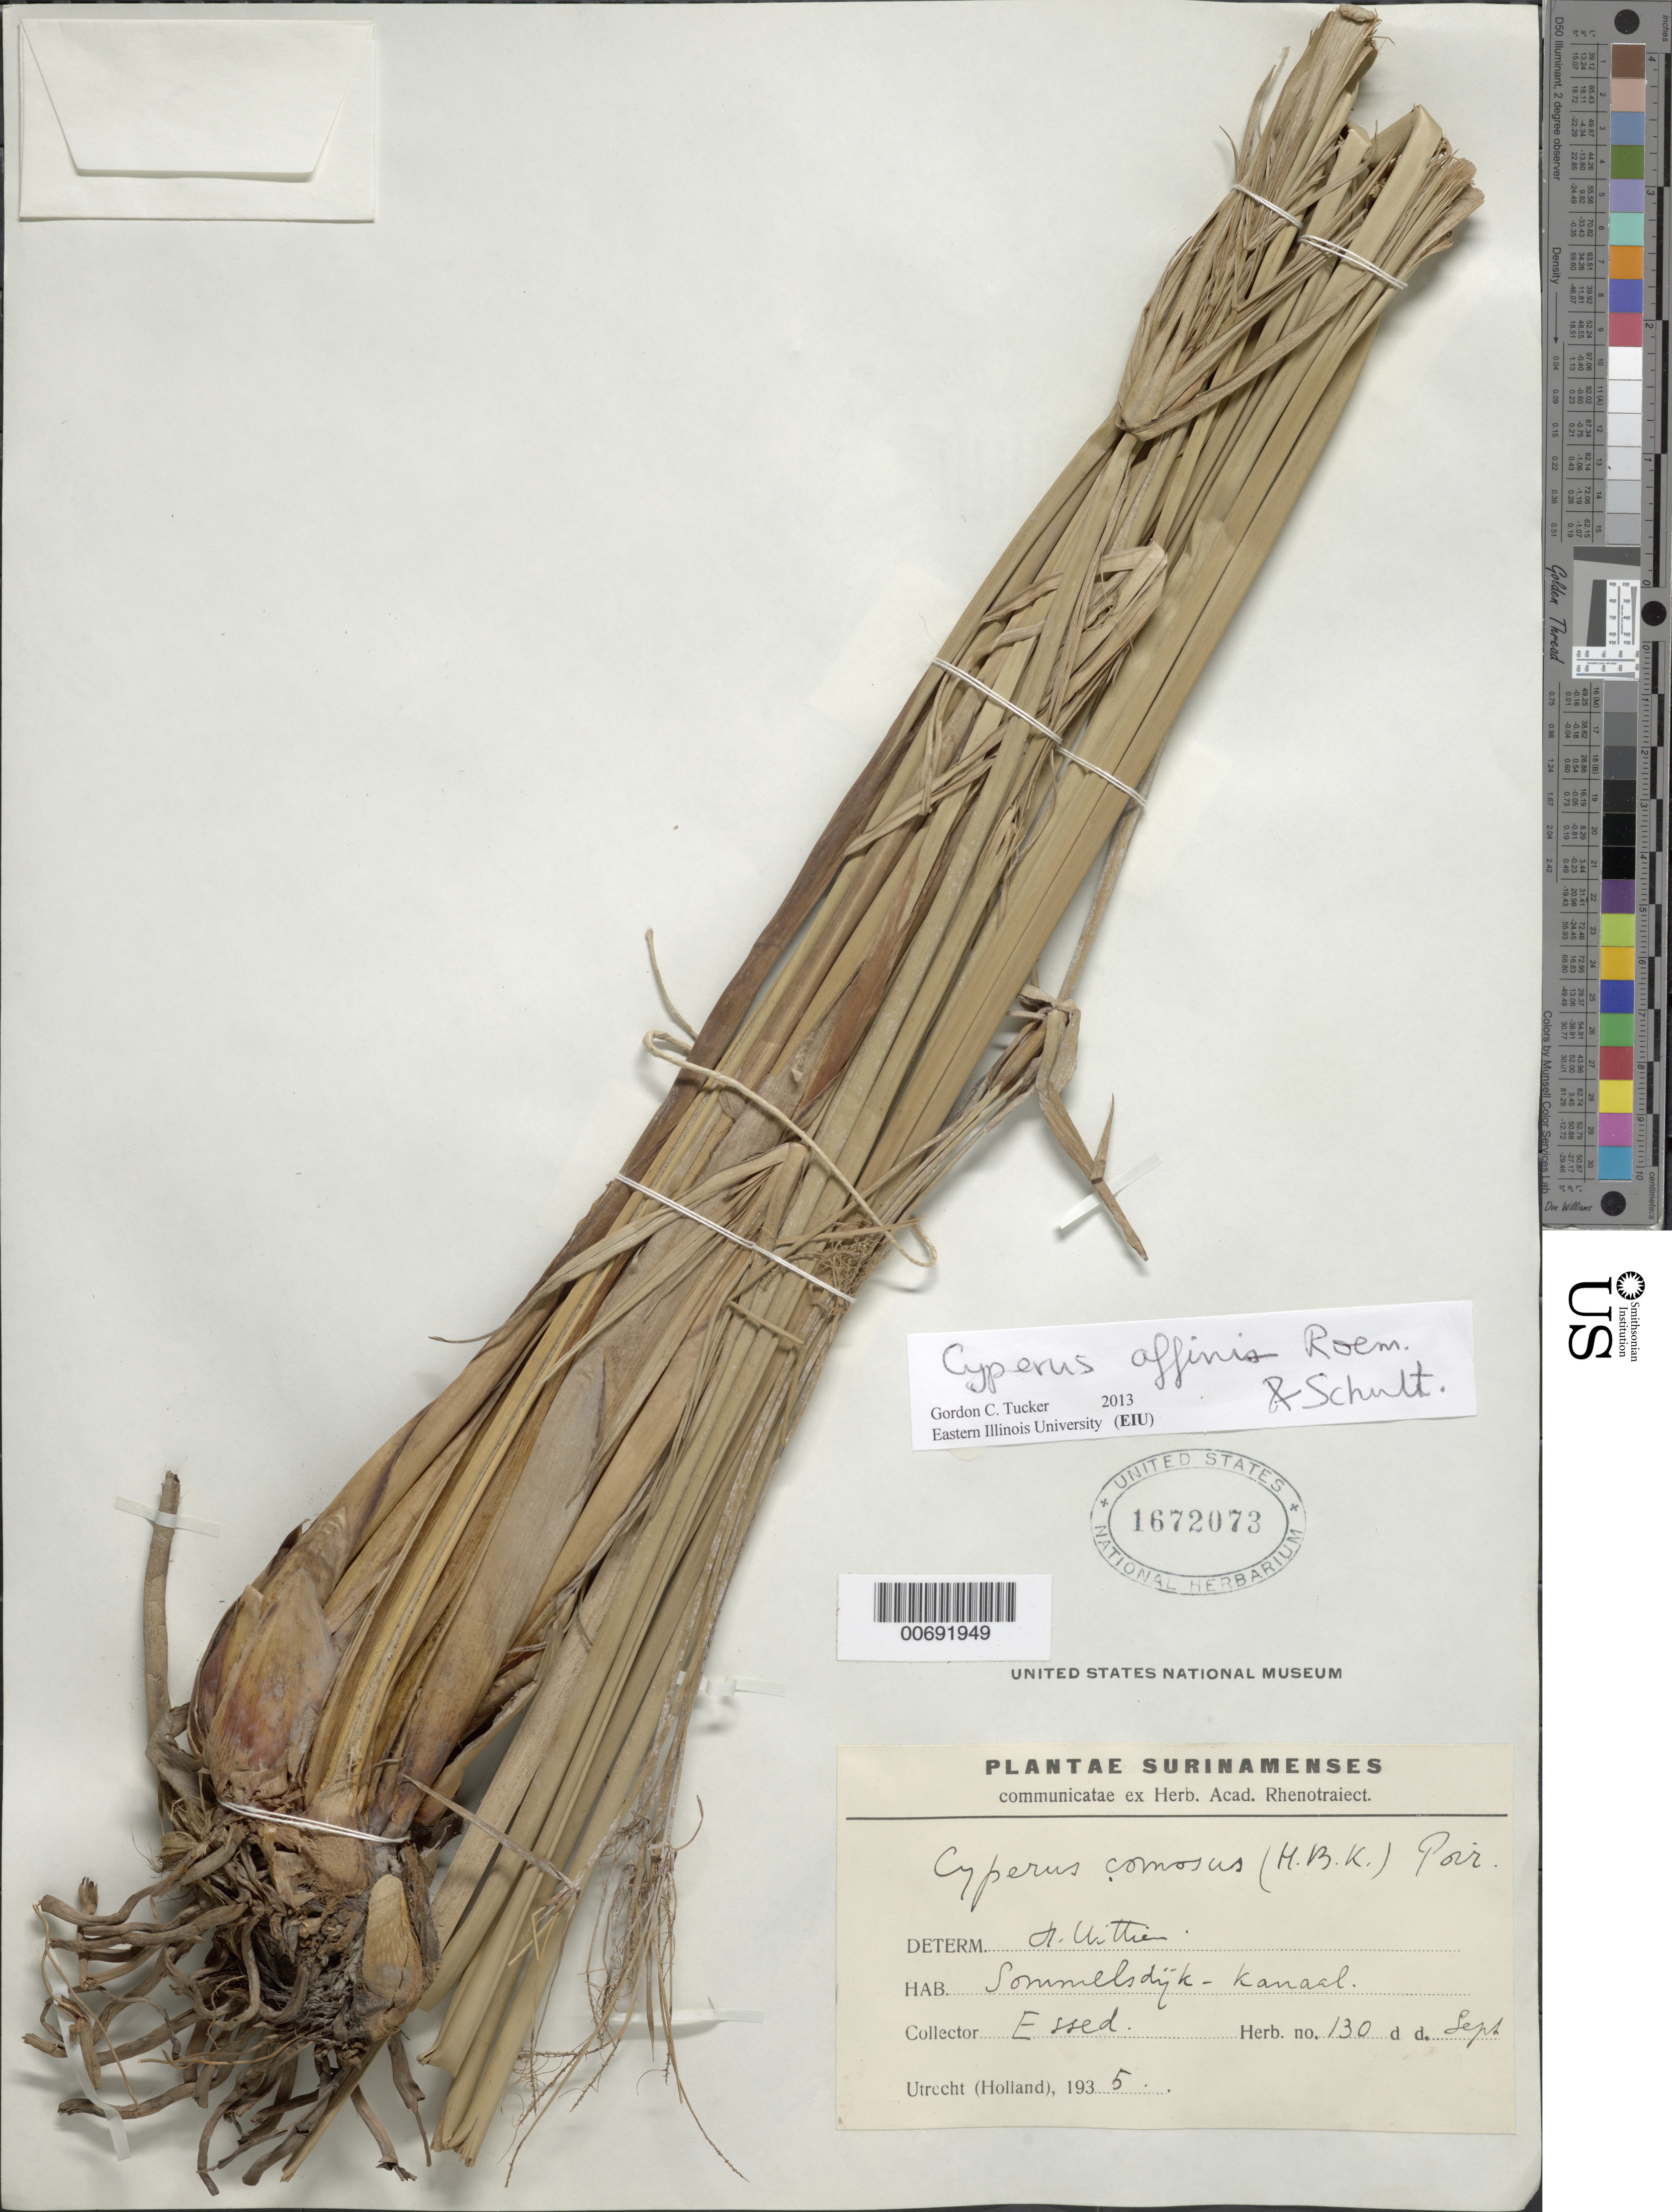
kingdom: Plantae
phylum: Tracheophyta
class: Liliopsida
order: Poales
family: Cyperaceae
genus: Cyperus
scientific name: Cyperus affinis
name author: Roem. & Schult.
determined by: Tucker, G. C.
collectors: E. Essed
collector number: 130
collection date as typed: Sep-14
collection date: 1914-09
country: Suriname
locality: Sommelsdÿk-kanaal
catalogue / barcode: US 1672073